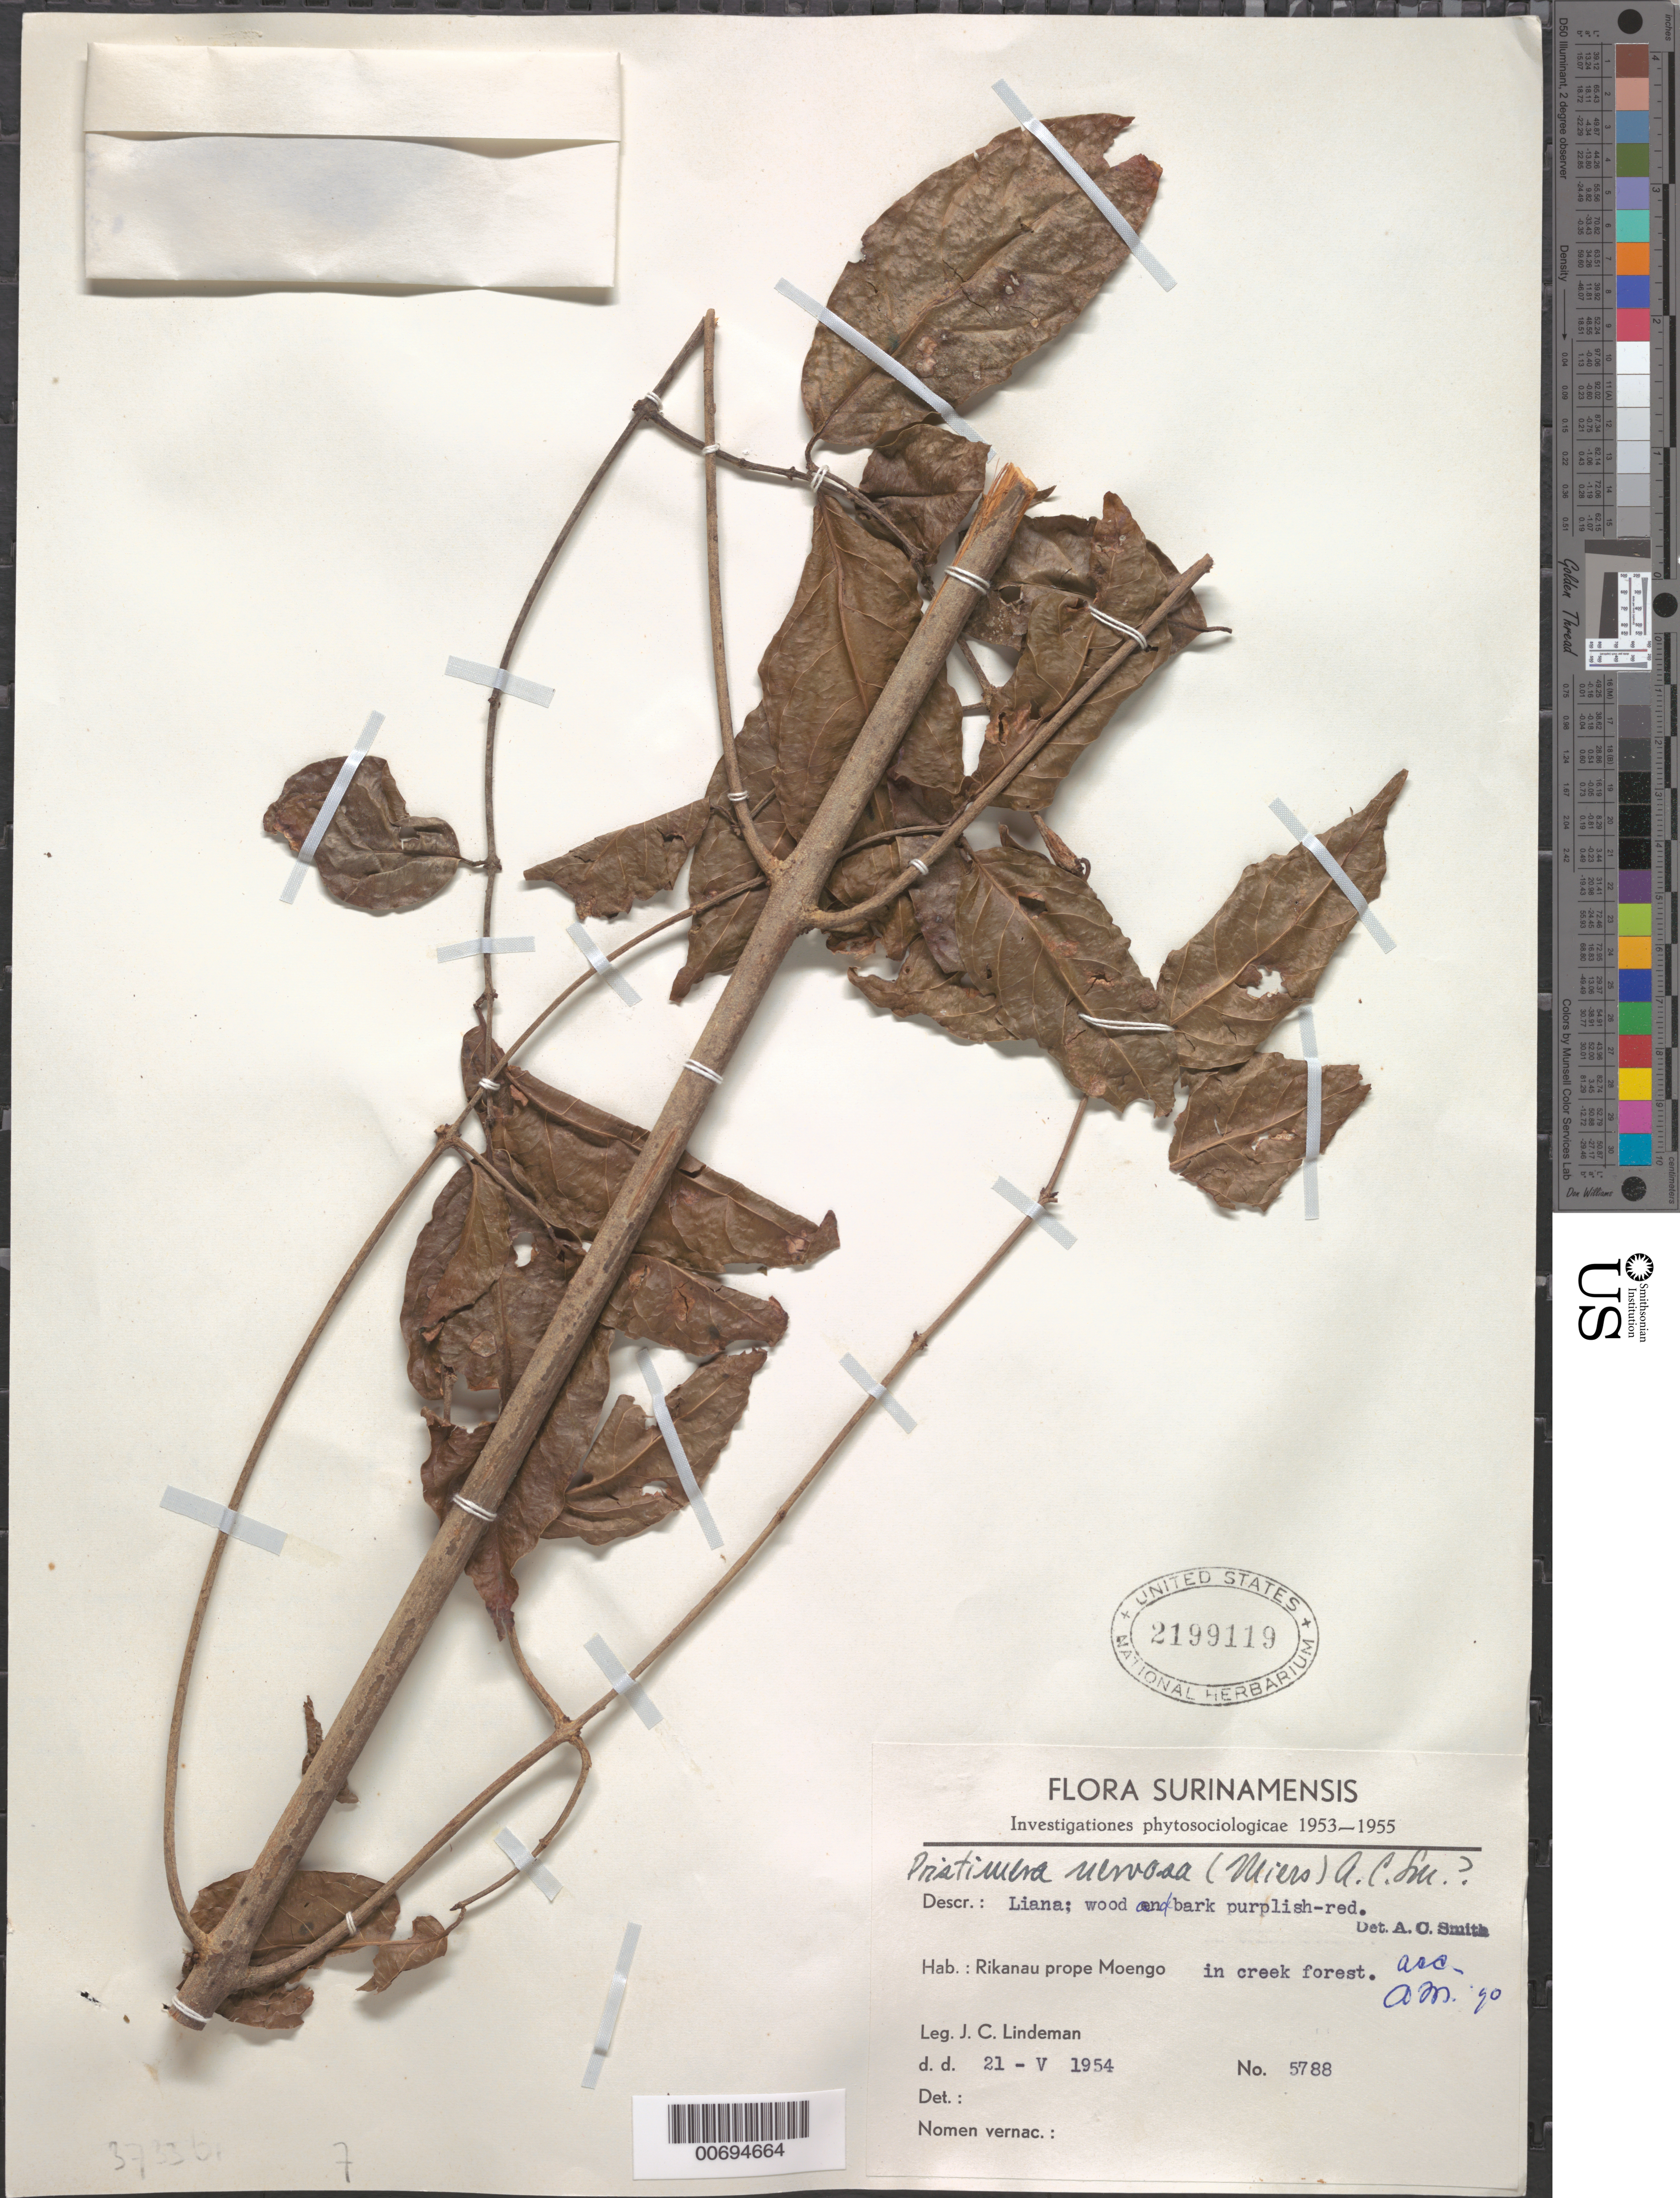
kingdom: Plantae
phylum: Tracheophyta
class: Magnoliopsida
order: Celastrales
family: Celastraceae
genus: Pristimera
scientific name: Pristimera nervosa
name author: (Miers) A.C. Sm.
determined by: Smith, A. C.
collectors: J. C. Lindeman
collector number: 5788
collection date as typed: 21-May-54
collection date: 1954-05-21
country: Suriname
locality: Rikanau, near Moengo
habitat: Creek forest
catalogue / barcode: US 2199119